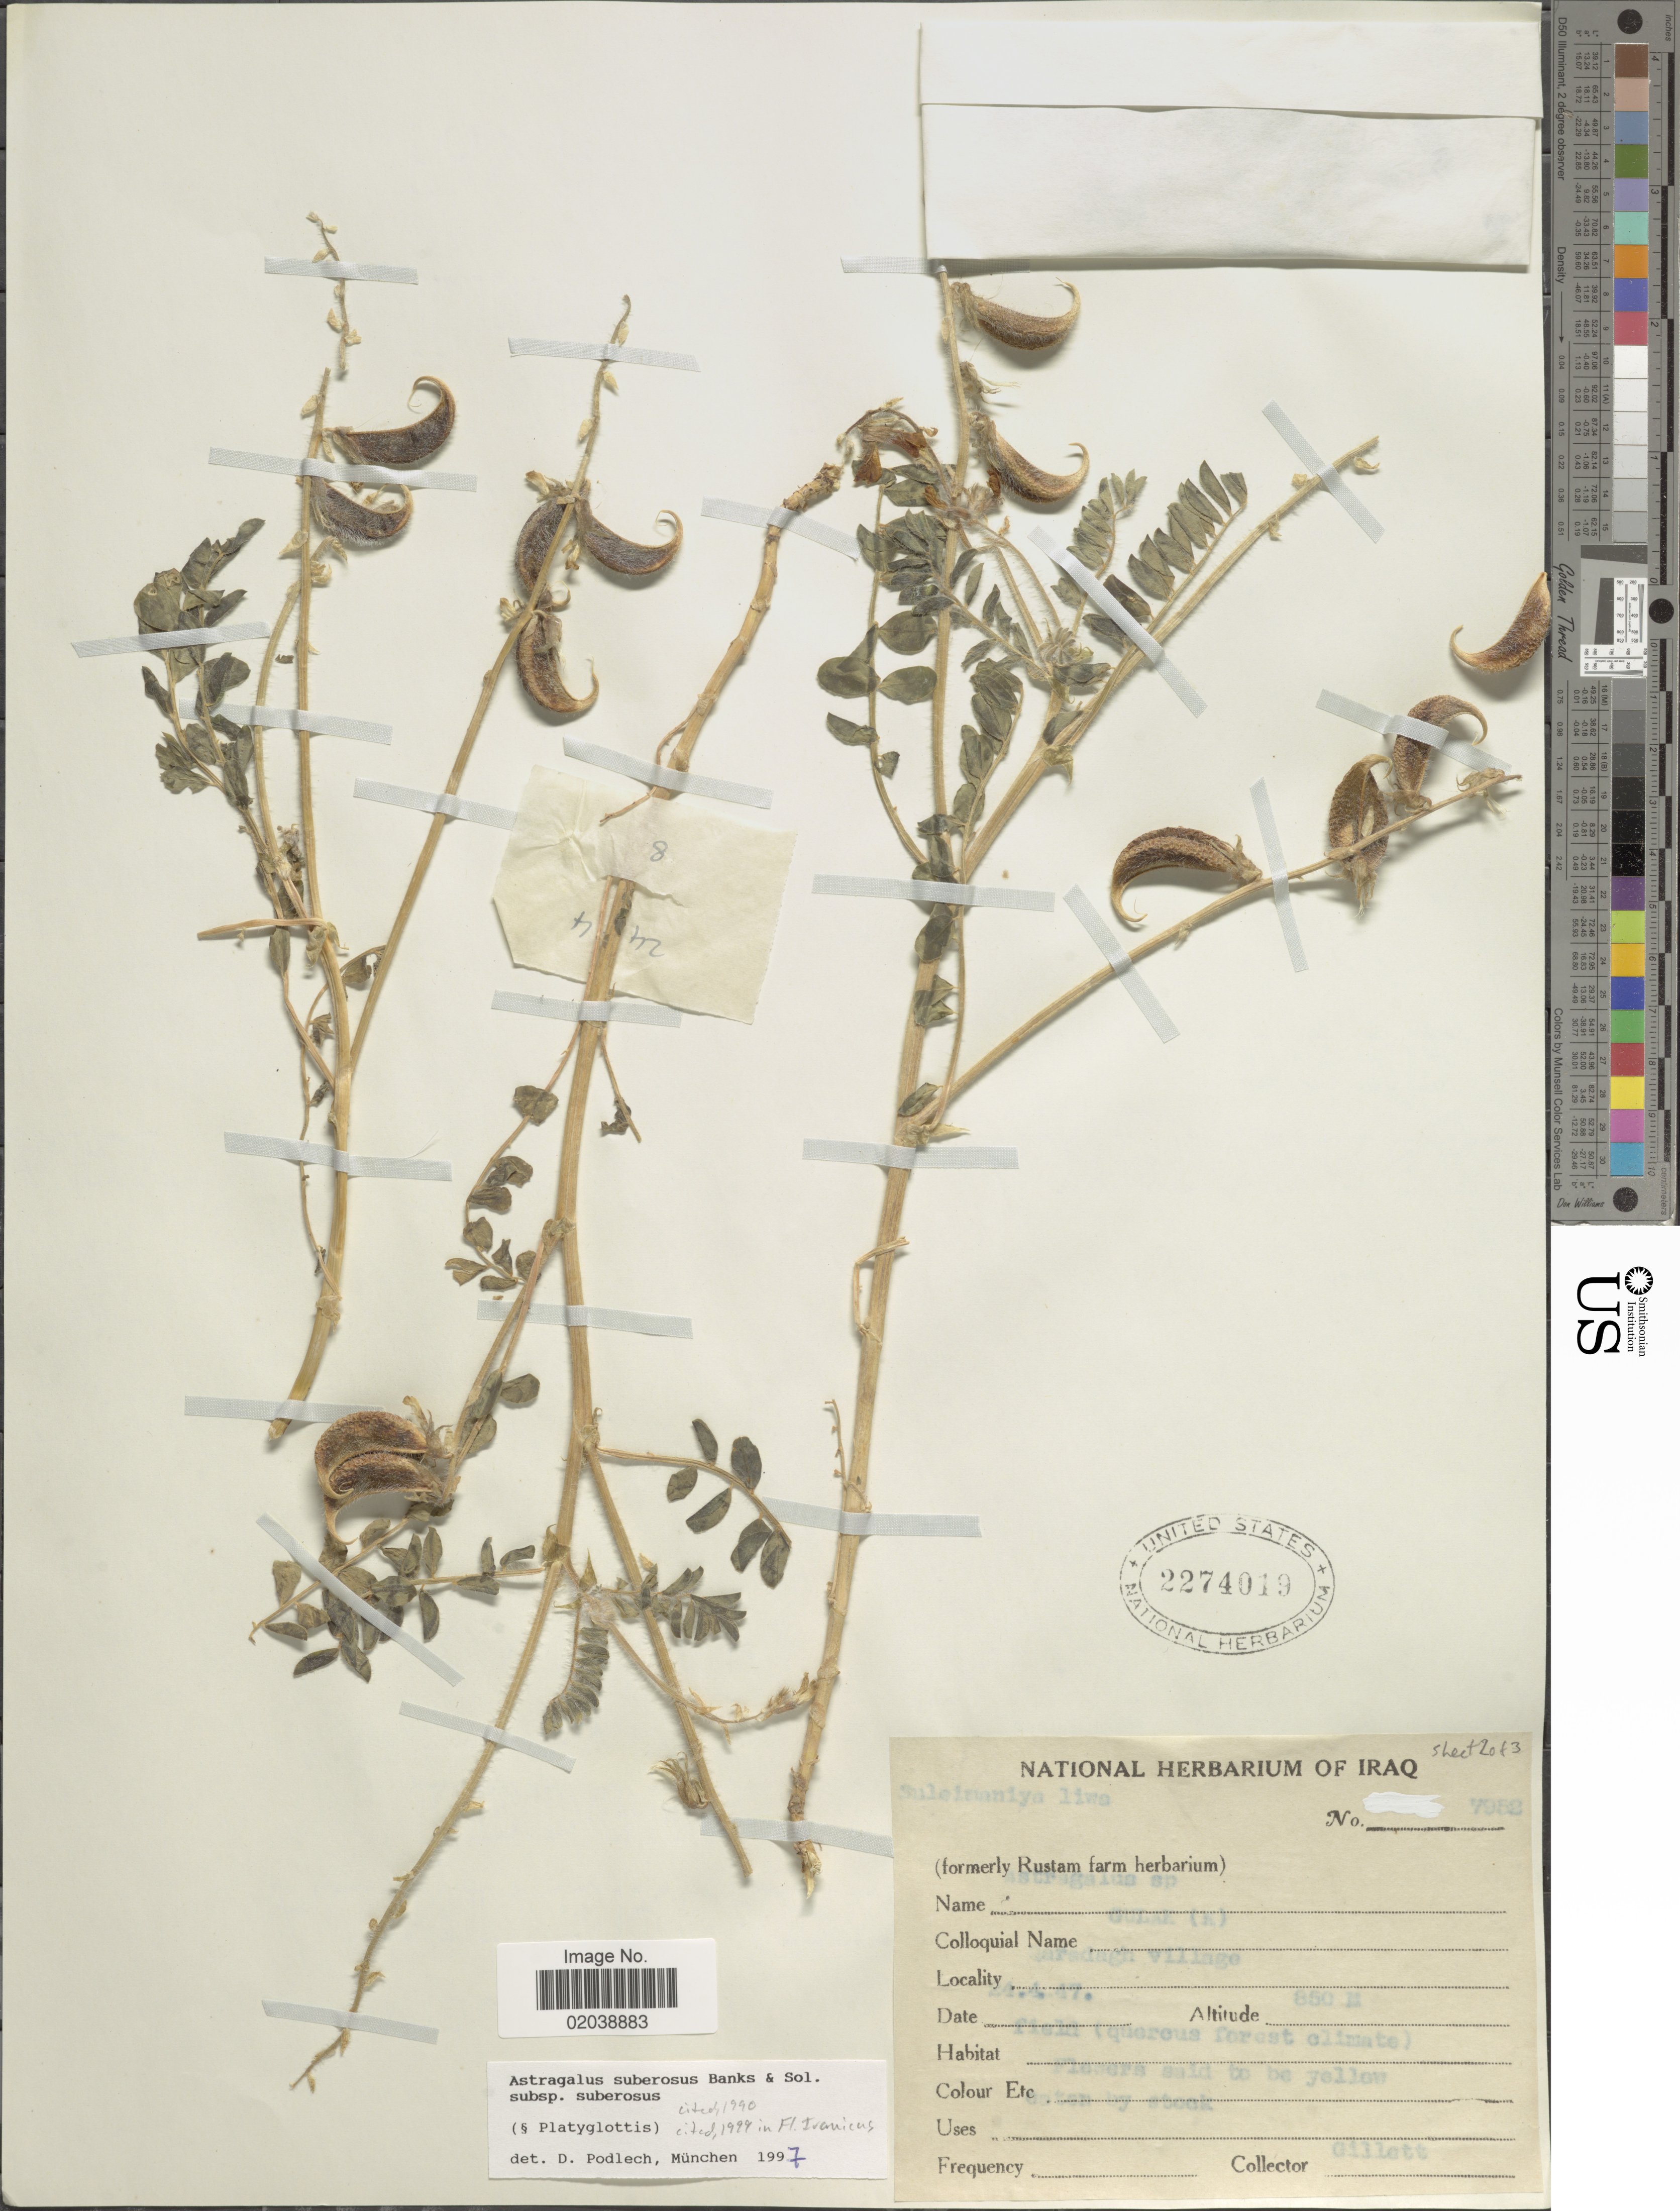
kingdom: Plantae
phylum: Tracheophyta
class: Magnoliopsida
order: Fabales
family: Fabaceae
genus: Astragalus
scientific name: Astragalus suberosus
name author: Banks & Sol.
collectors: Gillett, --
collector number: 7952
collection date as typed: Transcribed d/m/y: 24/4/47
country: Iraq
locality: Qaradagh village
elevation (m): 850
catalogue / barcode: US 2274019